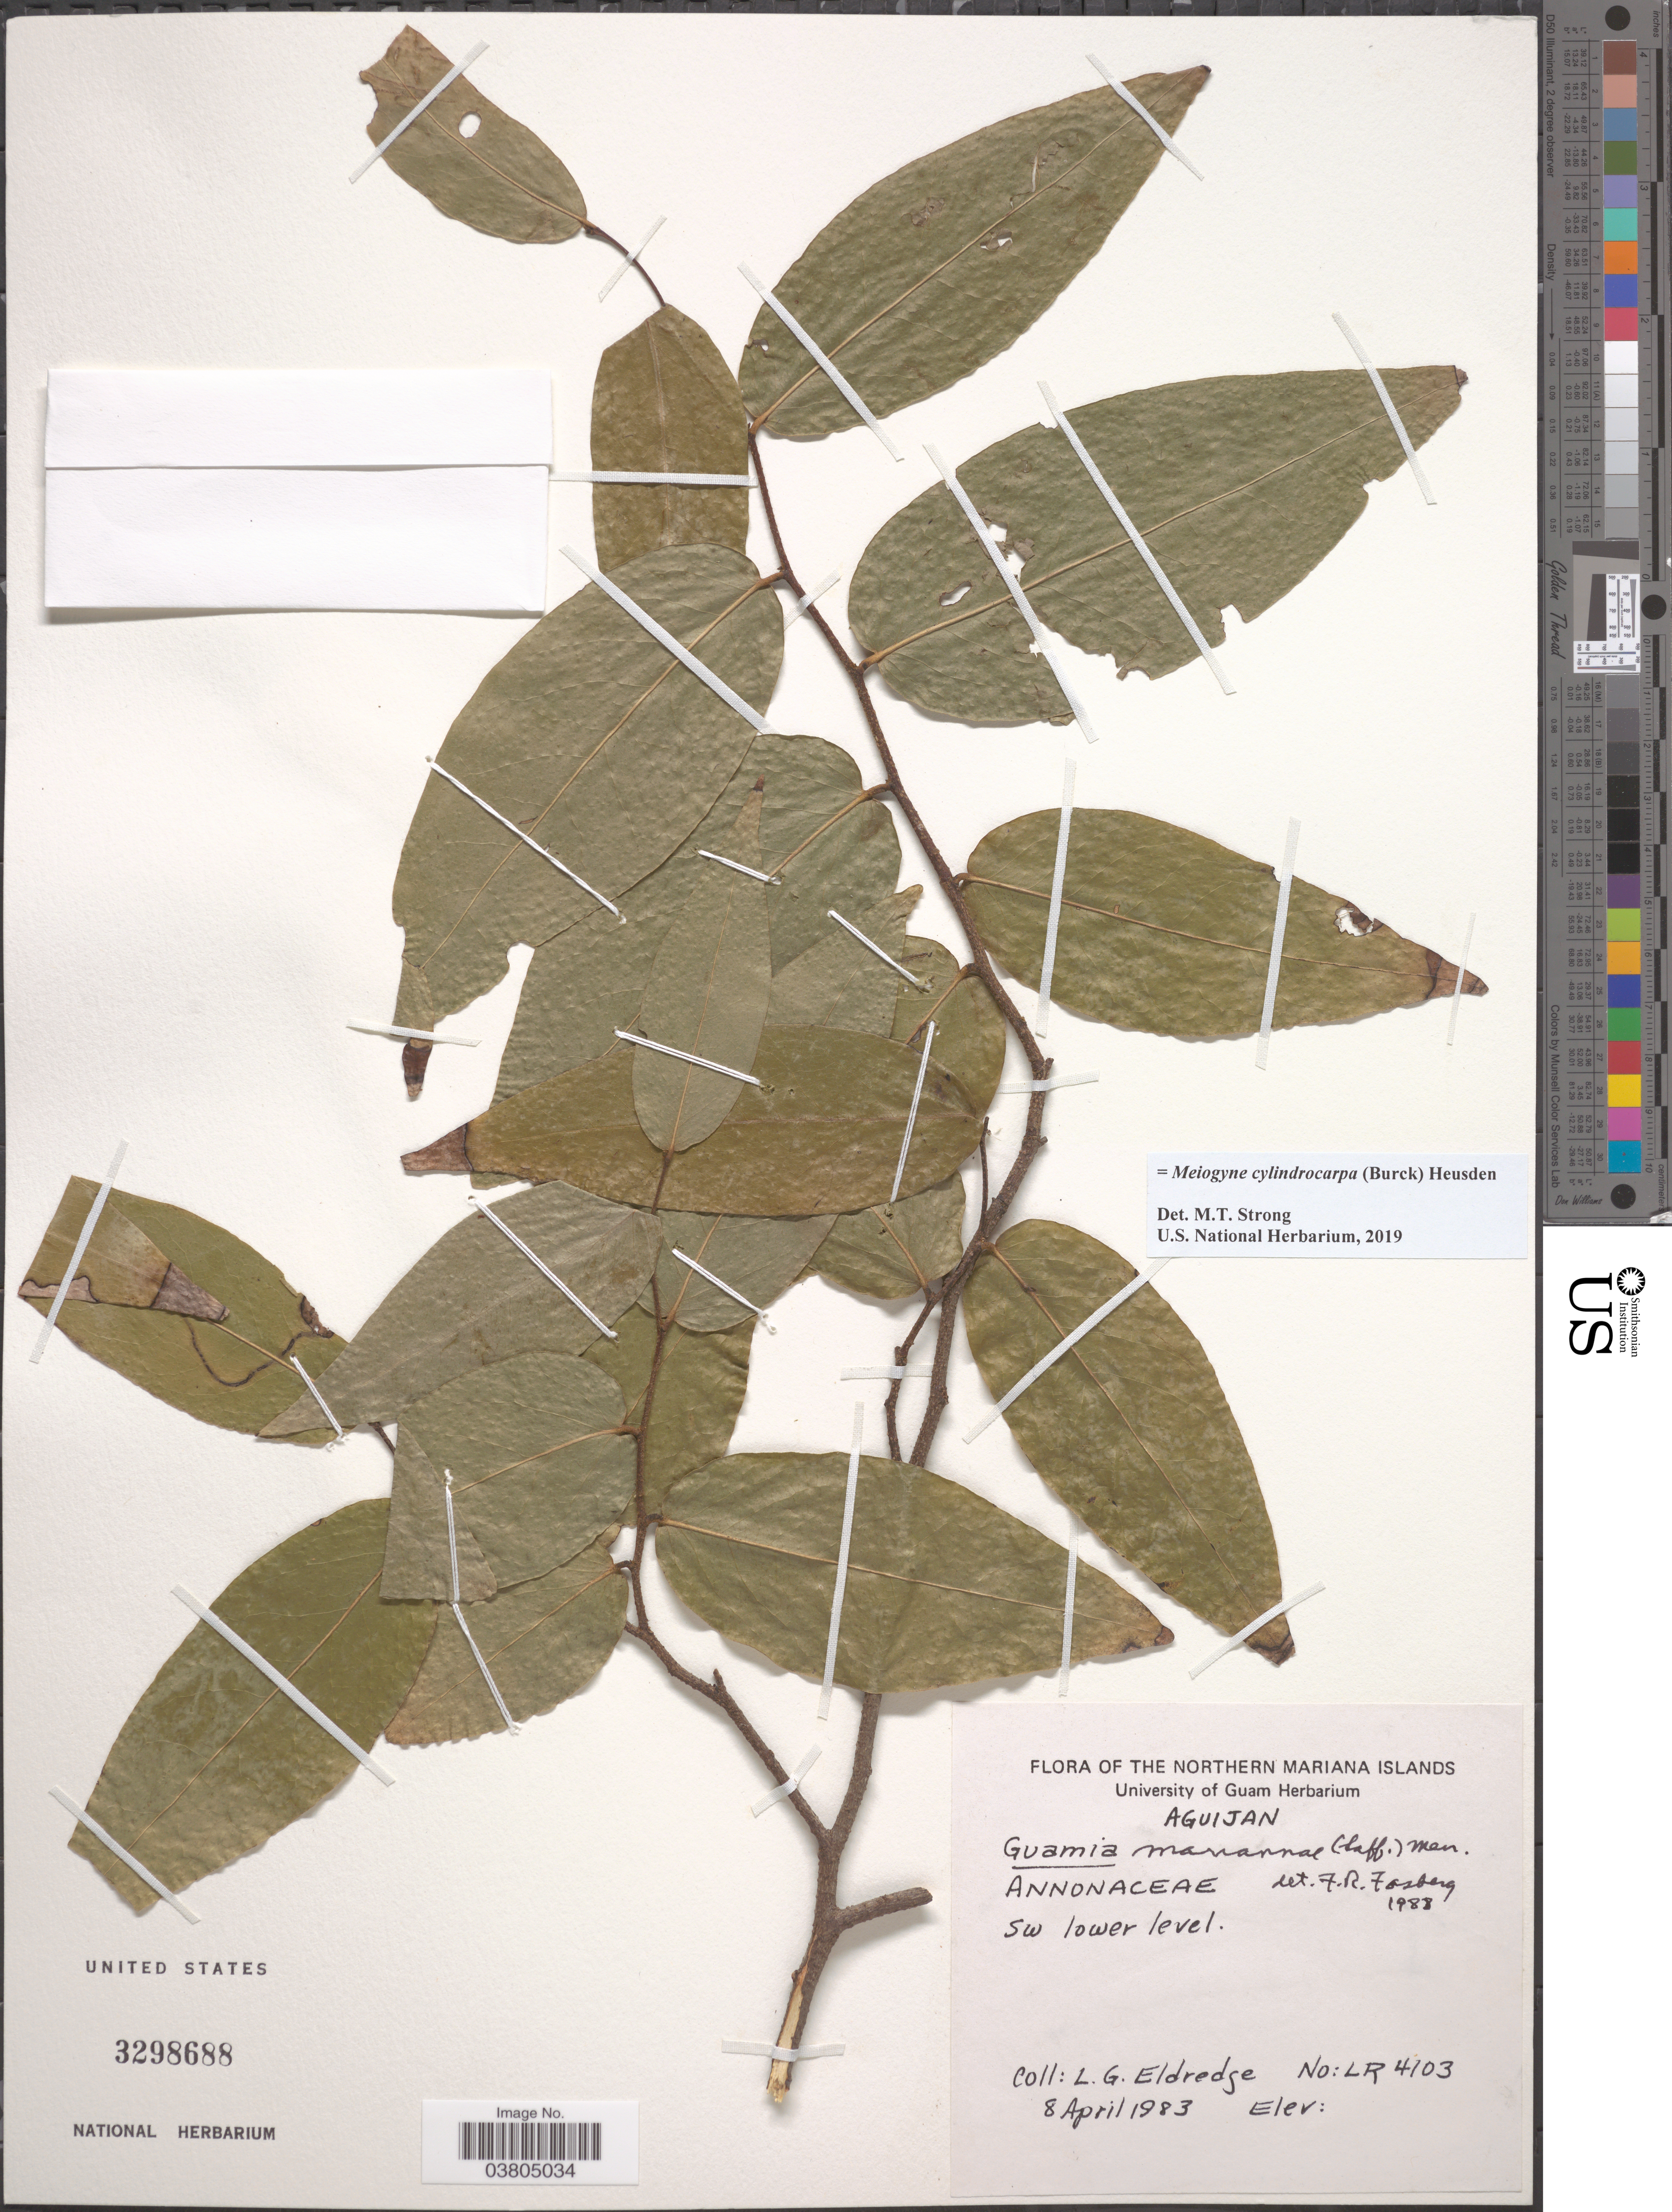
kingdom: Plantae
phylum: Tracheophyta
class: Magnoliopsida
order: Magnoliales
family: Annonaceae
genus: Meiogyne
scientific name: Meiogyne cylindrocarpa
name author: (Burck) Van Huesden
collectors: L. Eldredge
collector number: LR4103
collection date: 1983-04-08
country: Northern Mariana Islands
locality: Mariana Islands. Aguijan. SW lower level.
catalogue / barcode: US 3298688